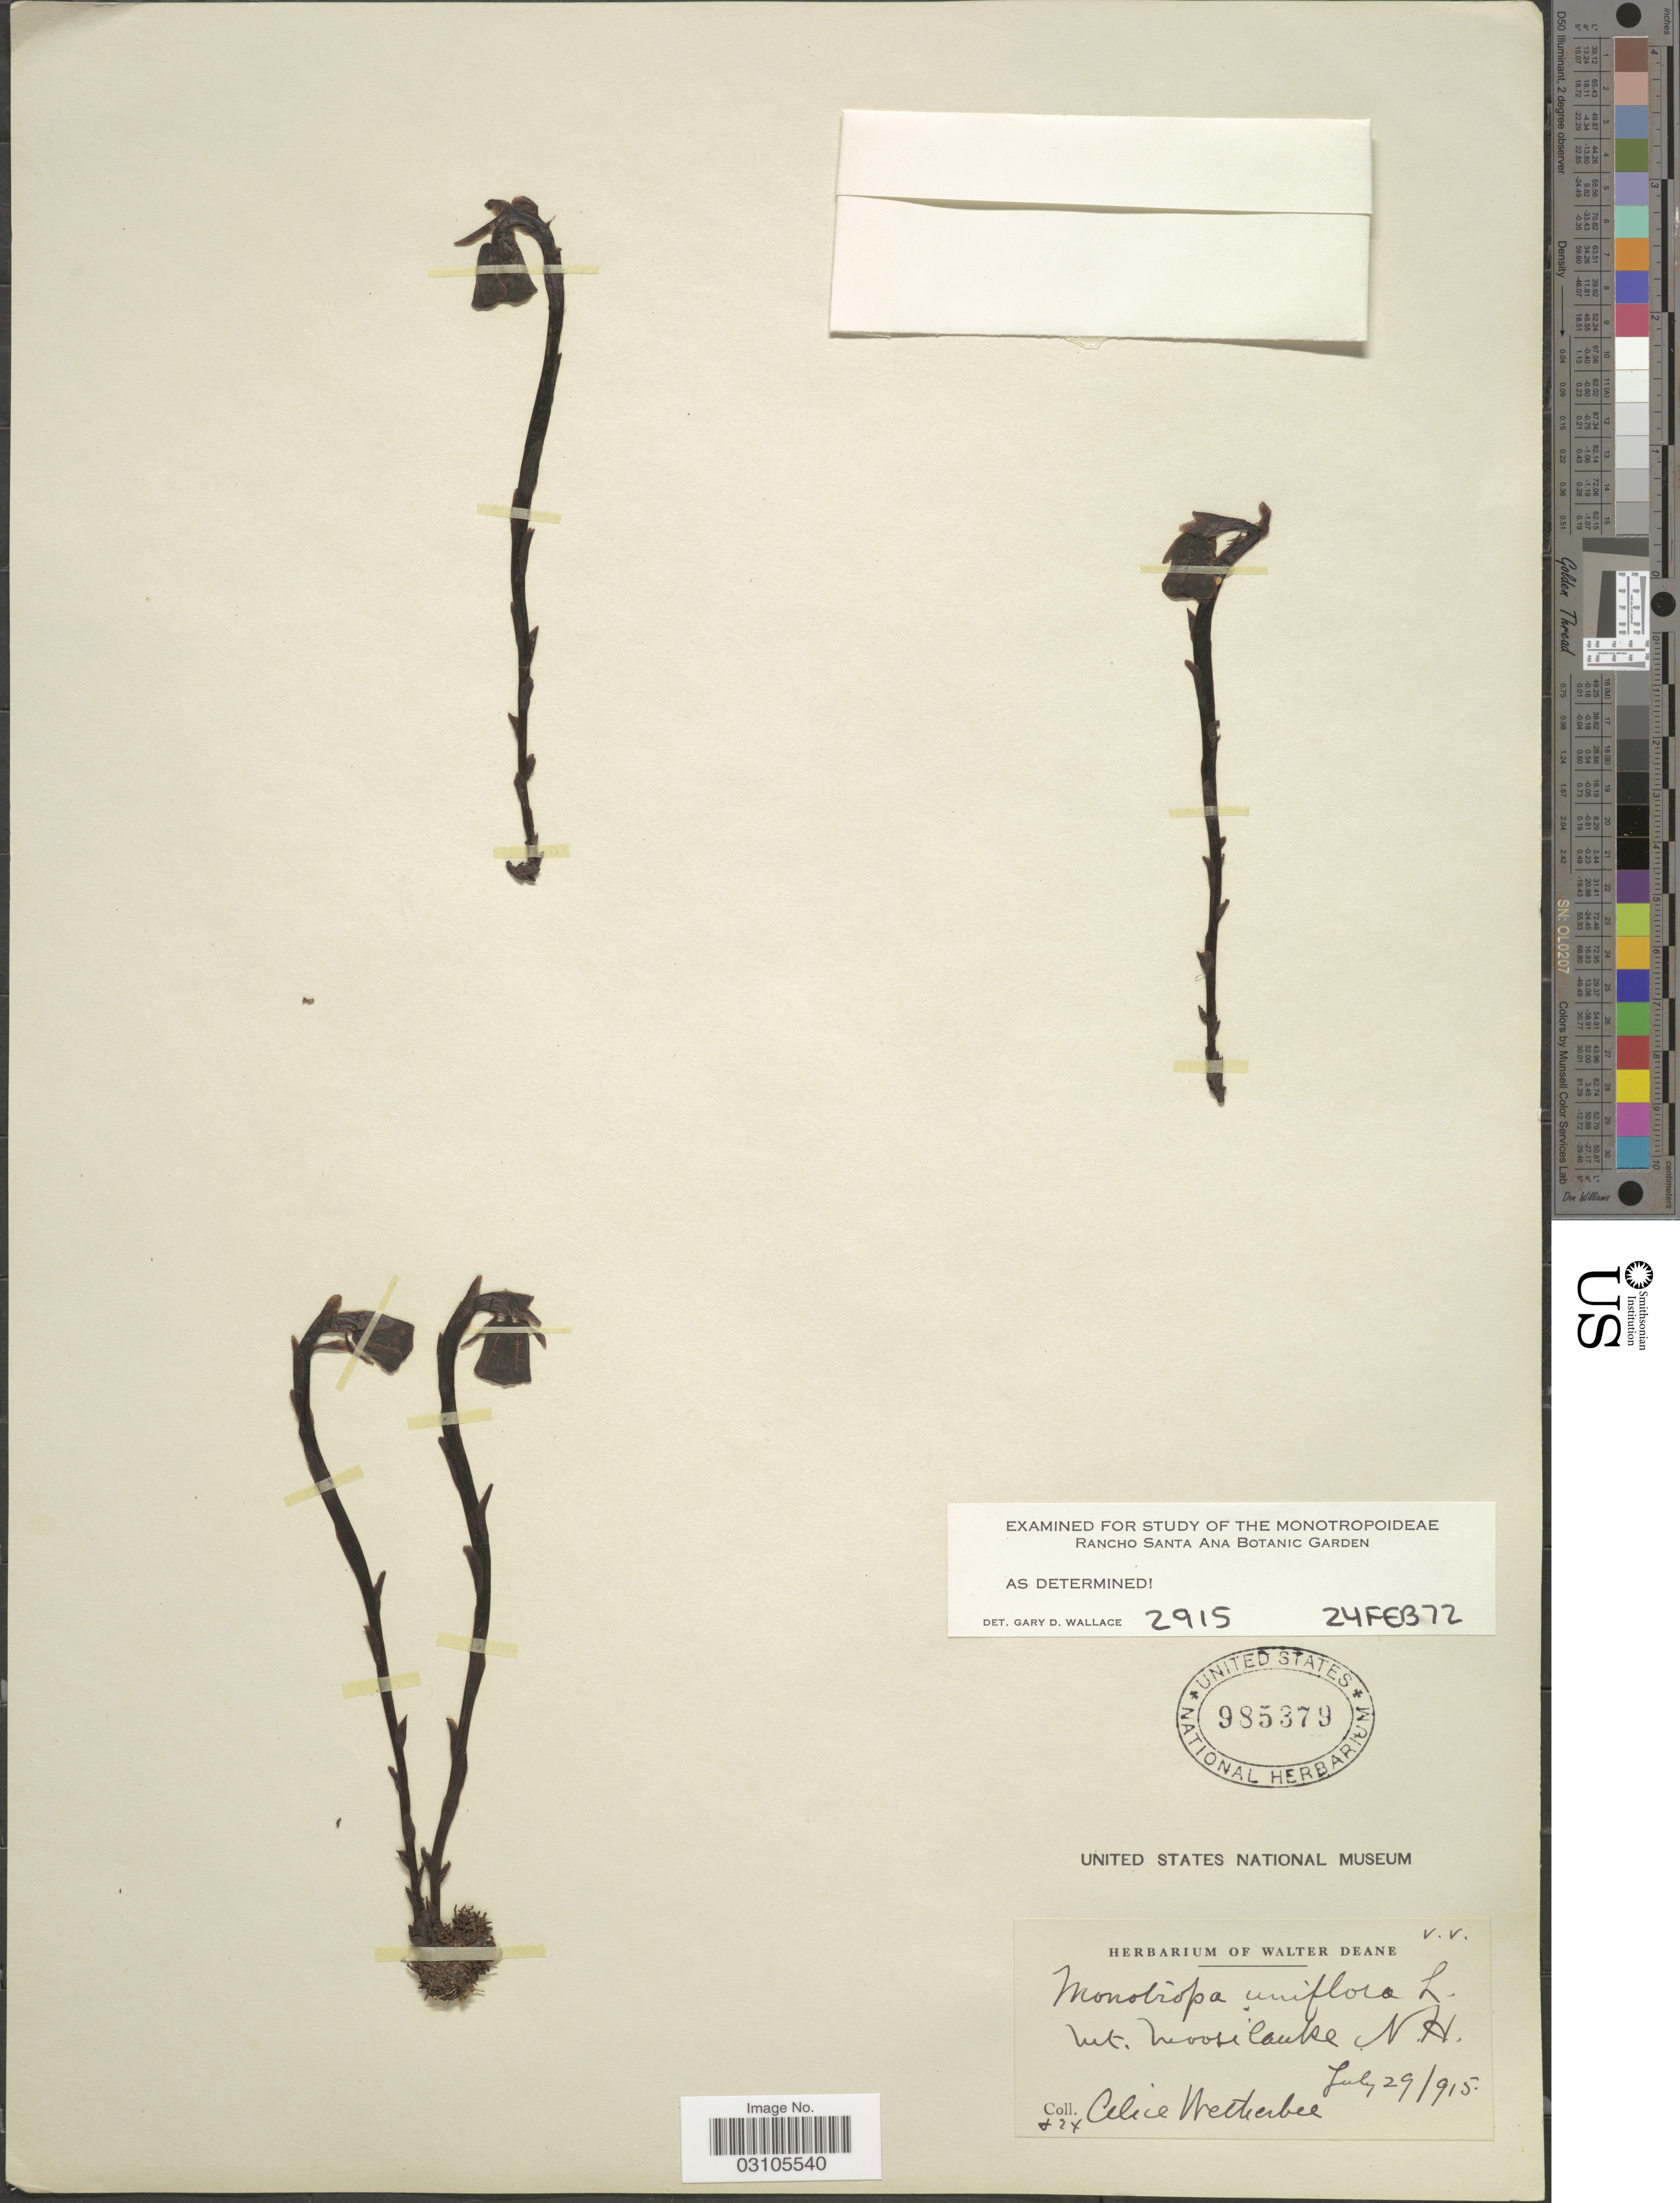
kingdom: Plantae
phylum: Tracheophyta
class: Magnoliopsida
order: Ericales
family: Ericaceae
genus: Monotropa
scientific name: Monotropa uniflora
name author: L.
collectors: A. Wetherbee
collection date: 1915-07-29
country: United States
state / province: New Hampshire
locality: Mt. Moosilauke, N. H.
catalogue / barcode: US 985379